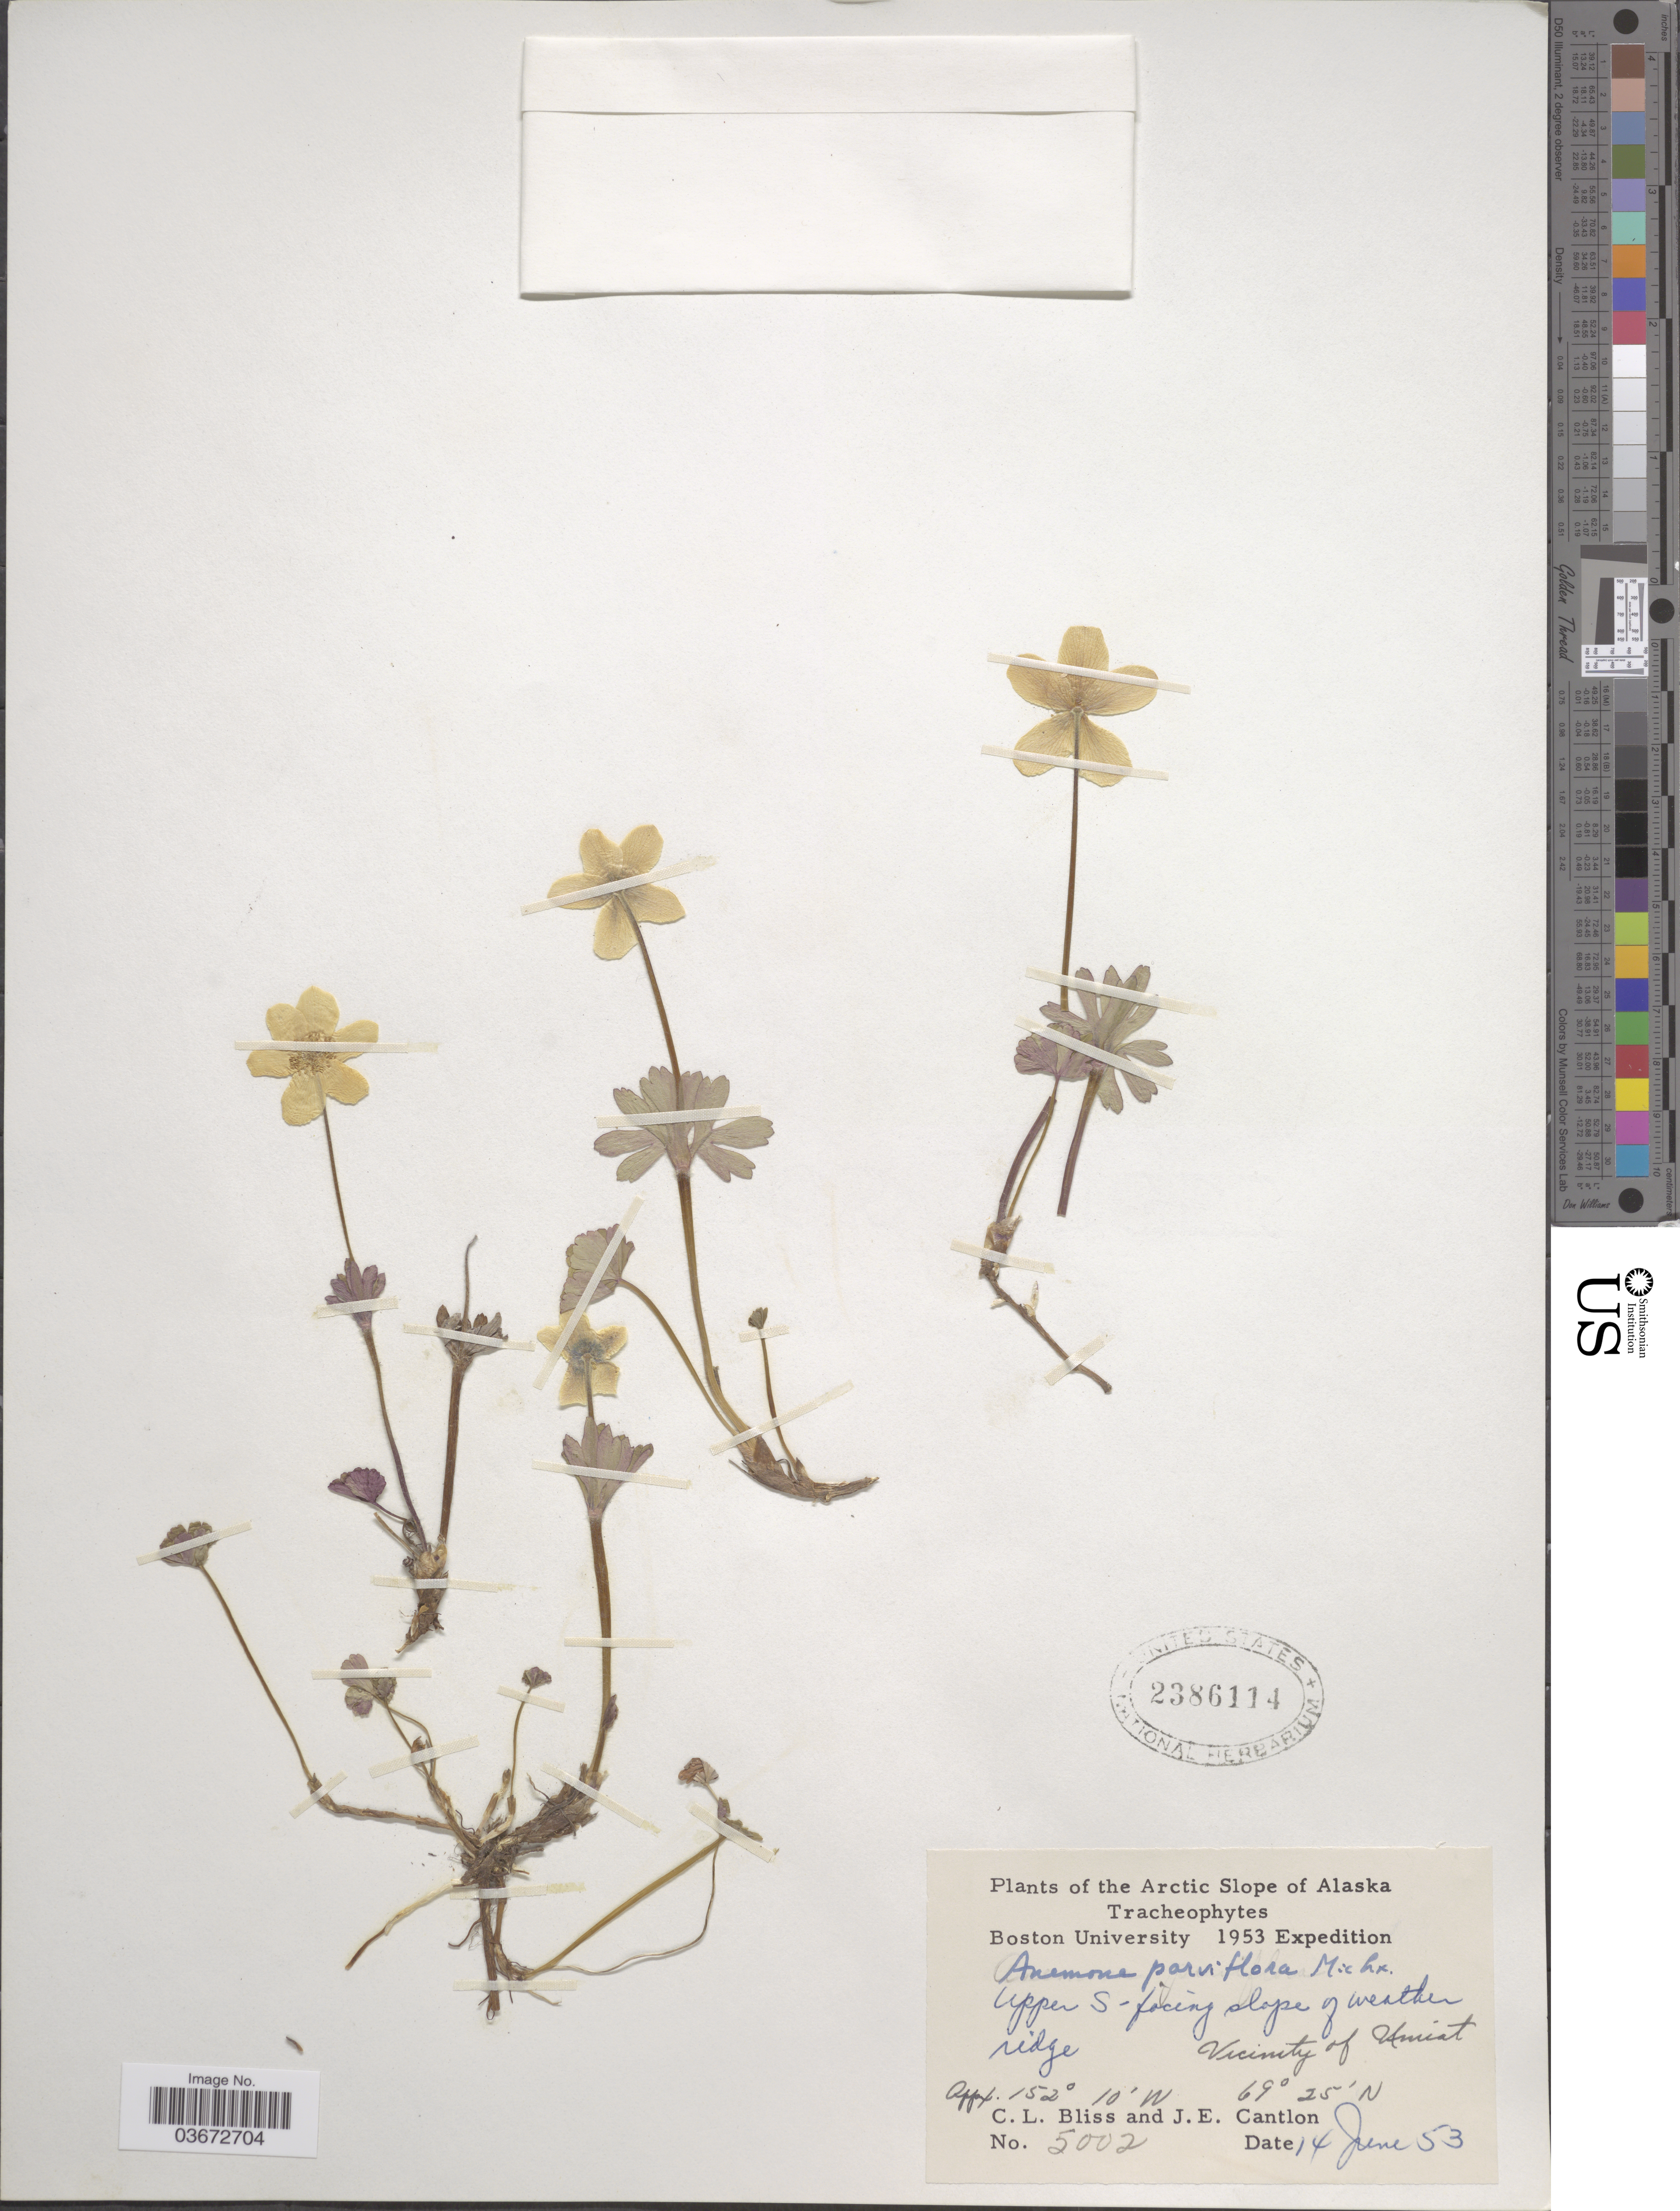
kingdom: Plantae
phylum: Tracheophyta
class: Magnoliopsida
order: Ranunculales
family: Ranunculaceae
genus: Anemone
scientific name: Anemone parviflora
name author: Michx.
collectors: C. Bliss & J. Cantlon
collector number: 5002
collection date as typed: Transcribed d/m/y: 14/6/53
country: United States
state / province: Alaska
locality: Arctic Slope of Alaska. Upper S-facing slope of weather ridge. Vicinity of Umiat.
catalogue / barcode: US 2386114